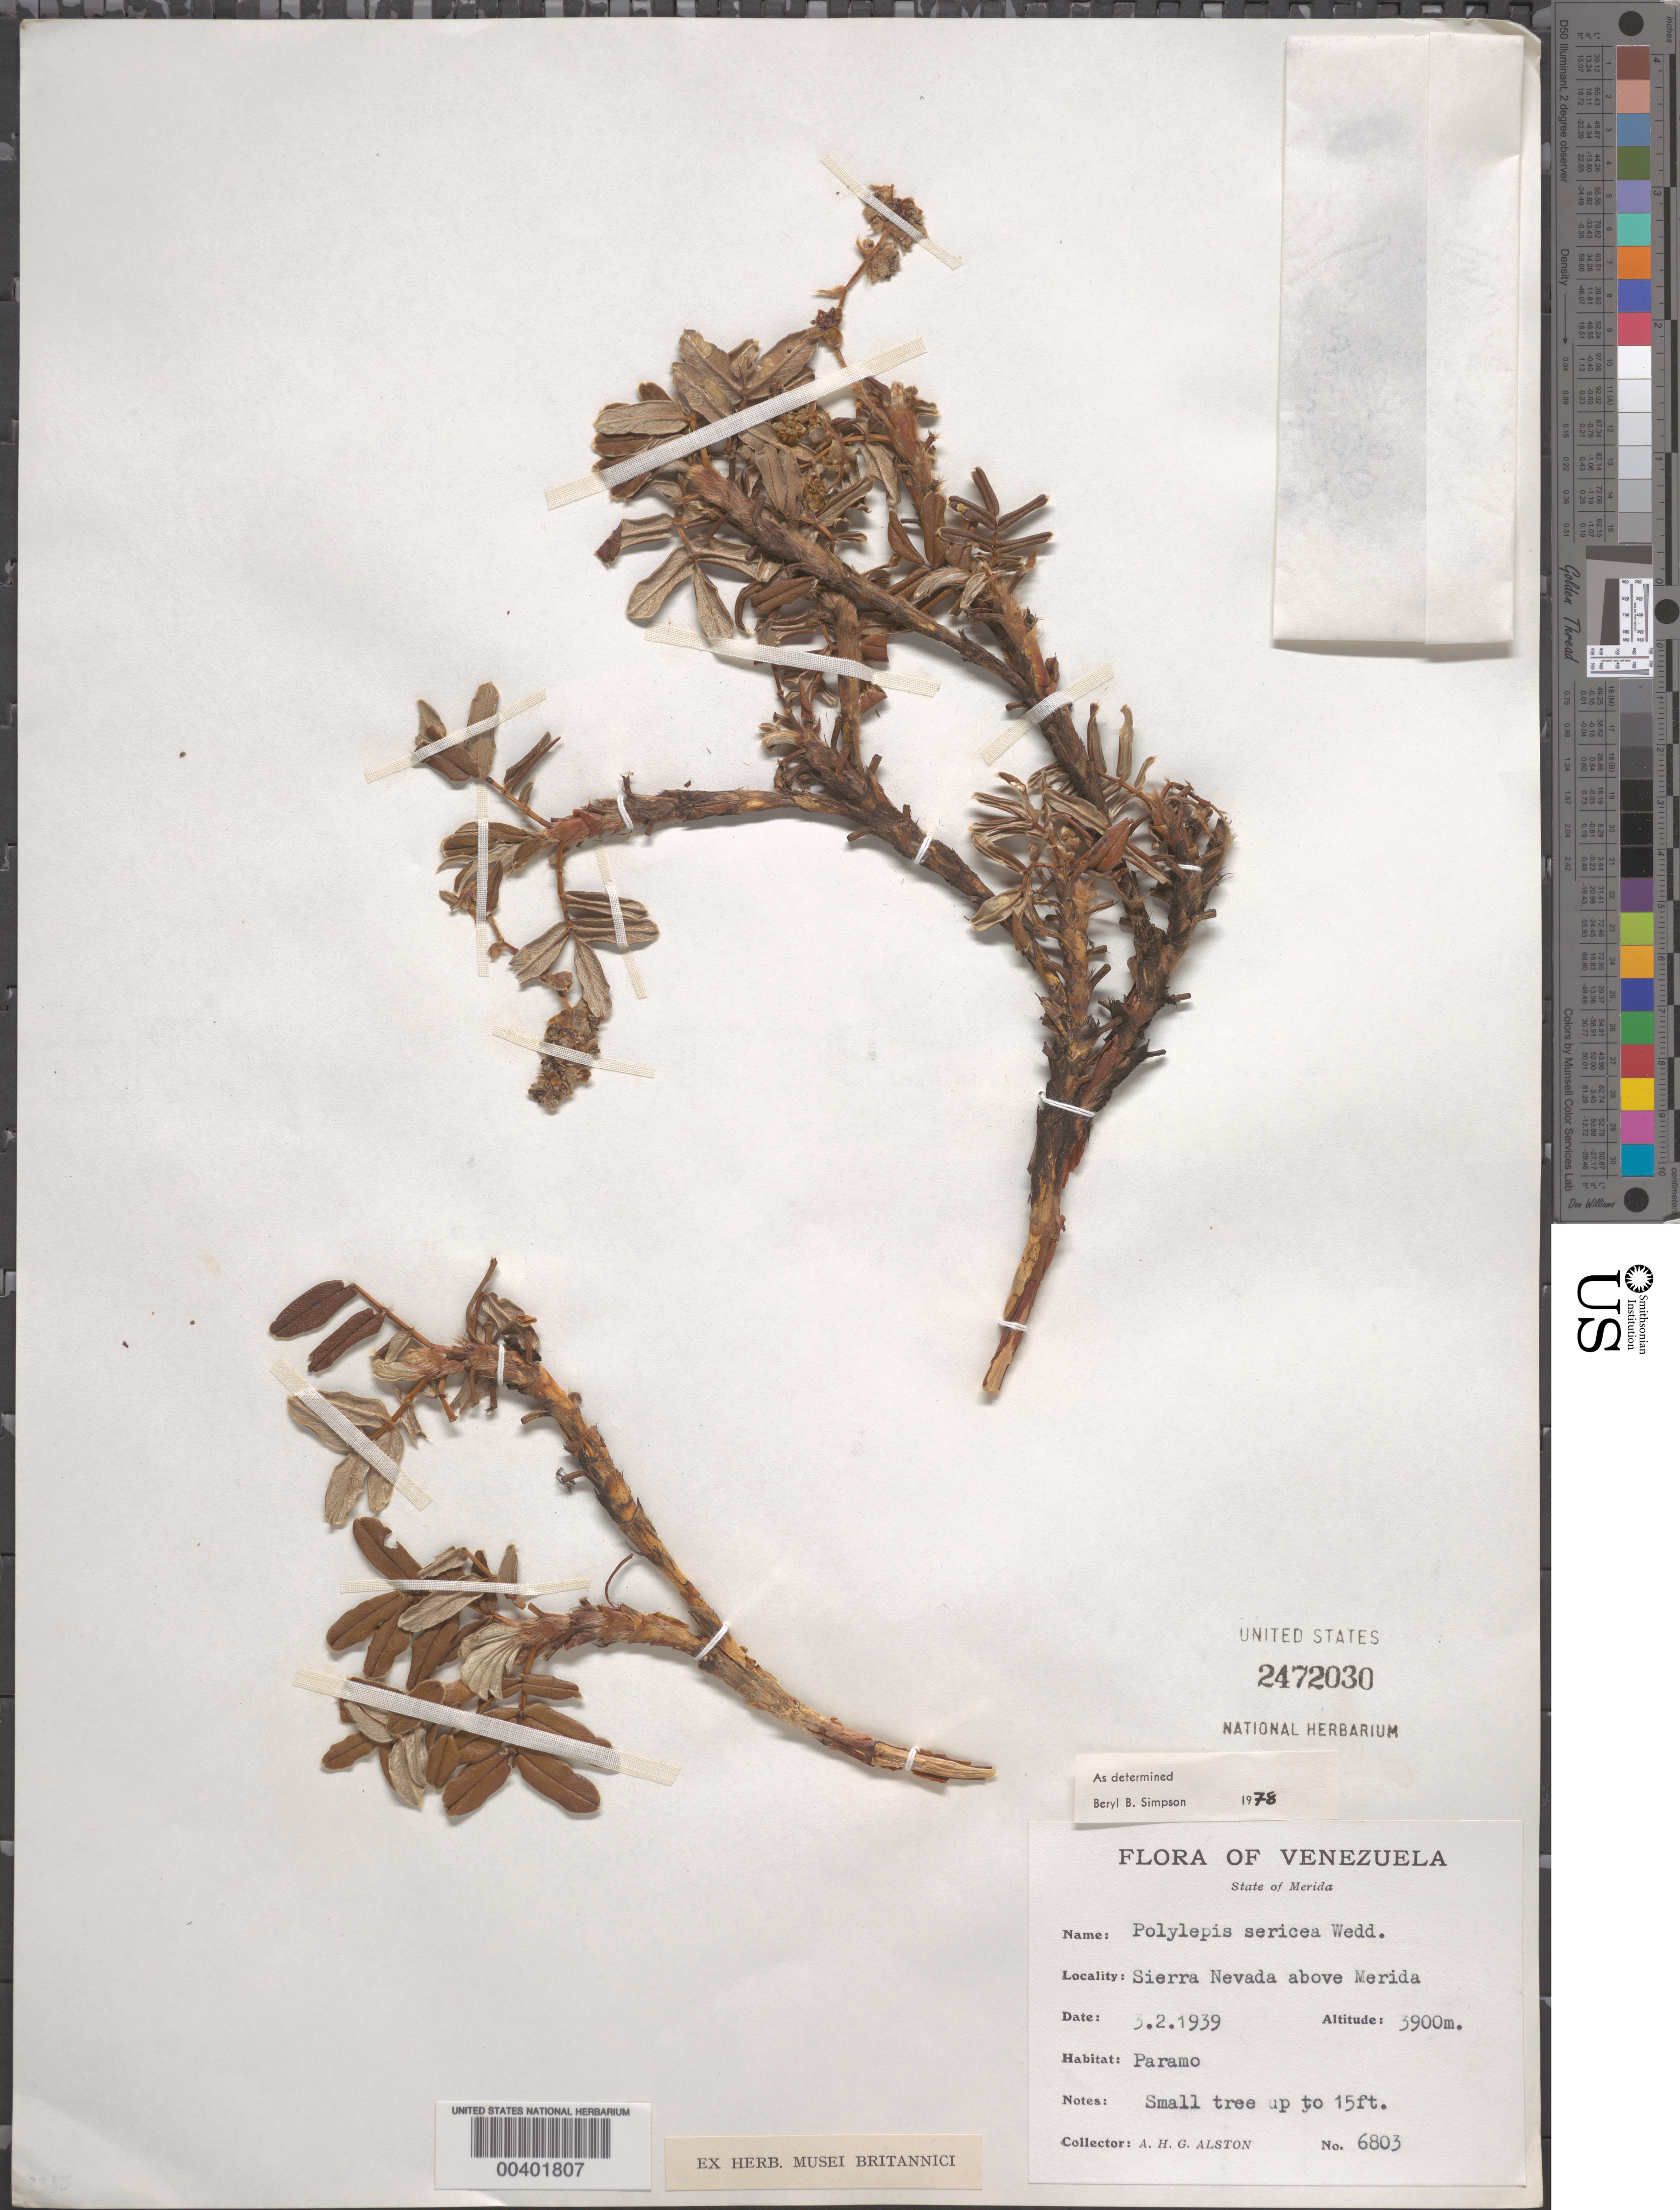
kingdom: Plantae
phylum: Tracheophyta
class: Magnoliopsida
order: Rosales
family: Rosaceae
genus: Polylepis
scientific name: Polylepis sericea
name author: Wedd.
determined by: Simpson, B.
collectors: A. H. Alston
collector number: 6803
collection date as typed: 03 Feb 1939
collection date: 1939-02-03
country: Venezuela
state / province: Mérida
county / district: Libertador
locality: Sierra Nevada above Merida. Merida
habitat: Páramo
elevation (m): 3900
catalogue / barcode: US 2472030